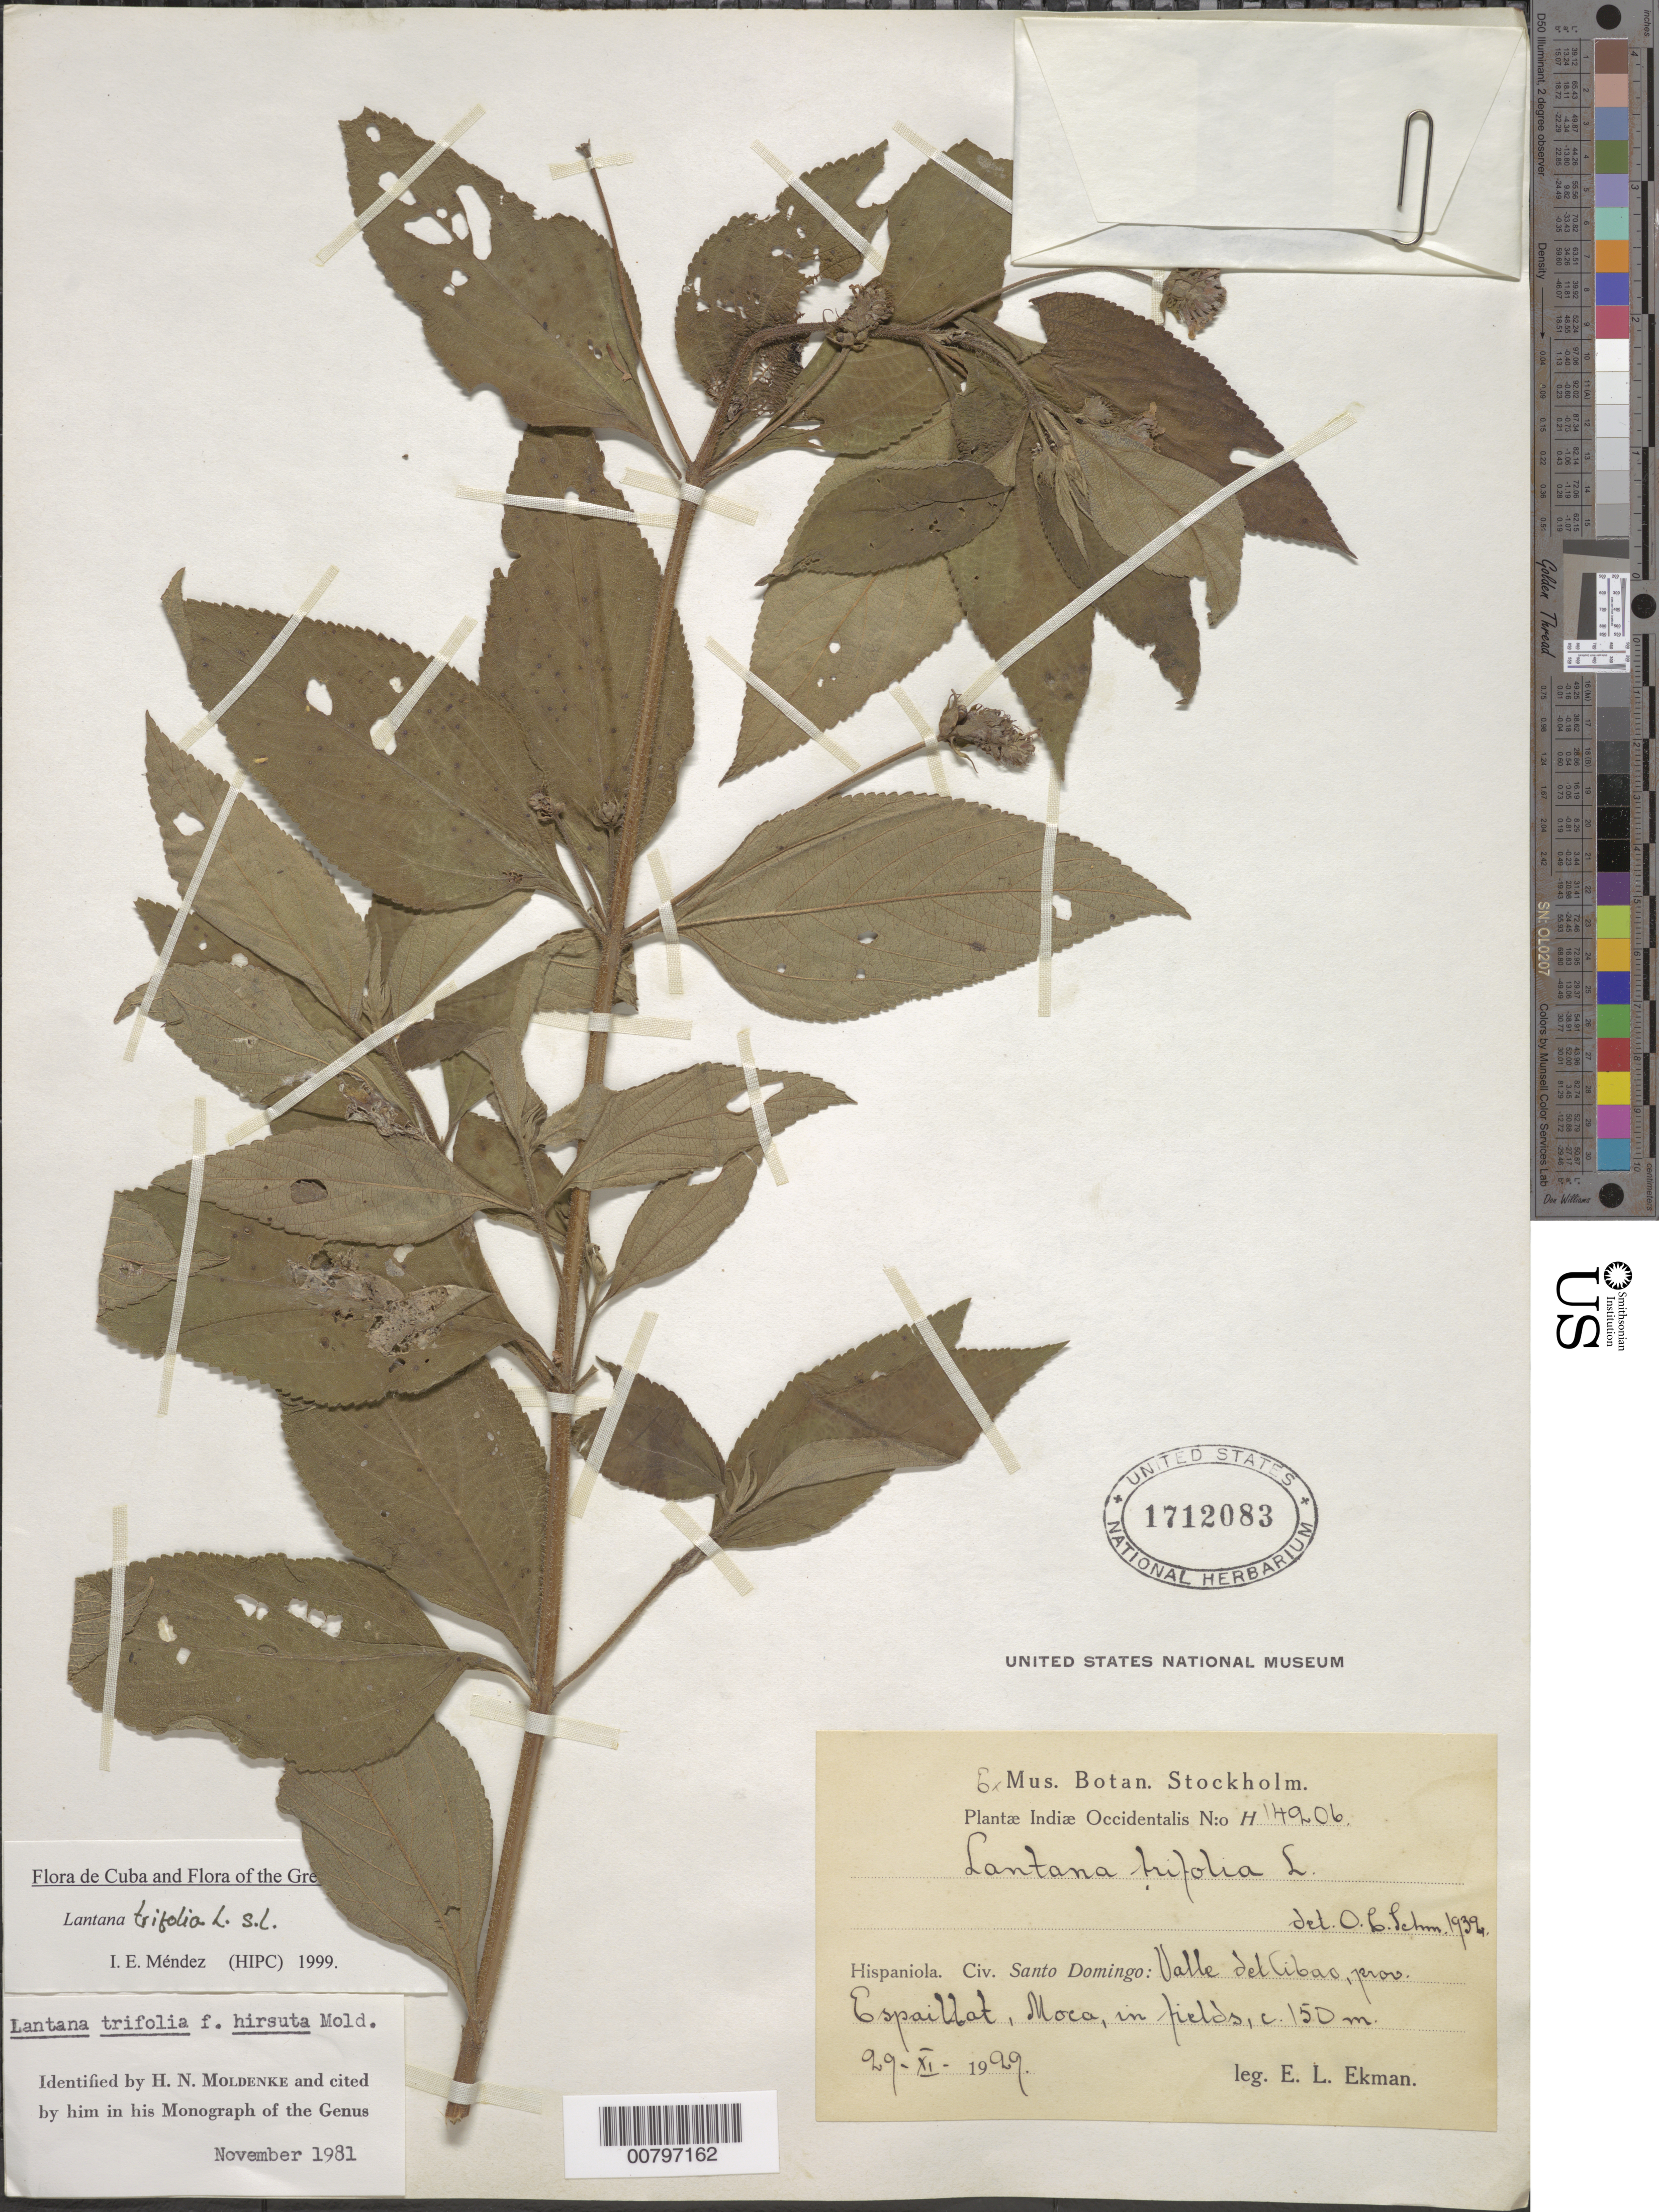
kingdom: Plantae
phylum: Tracheophyta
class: Magnoliopsida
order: Lamiales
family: Verbenaceae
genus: Lantana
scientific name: Lantana trifolia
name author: L.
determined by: Méndez, Isidro E., (HIPC)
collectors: E. L. Ekman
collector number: H 14206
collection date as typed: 29 Nov 1929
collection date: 1929-11-29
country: Dominican Republic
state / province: Espaillat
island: Hispaniola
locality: Valle de Cibao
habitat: In fields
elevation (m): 150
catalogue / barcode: US 1712083